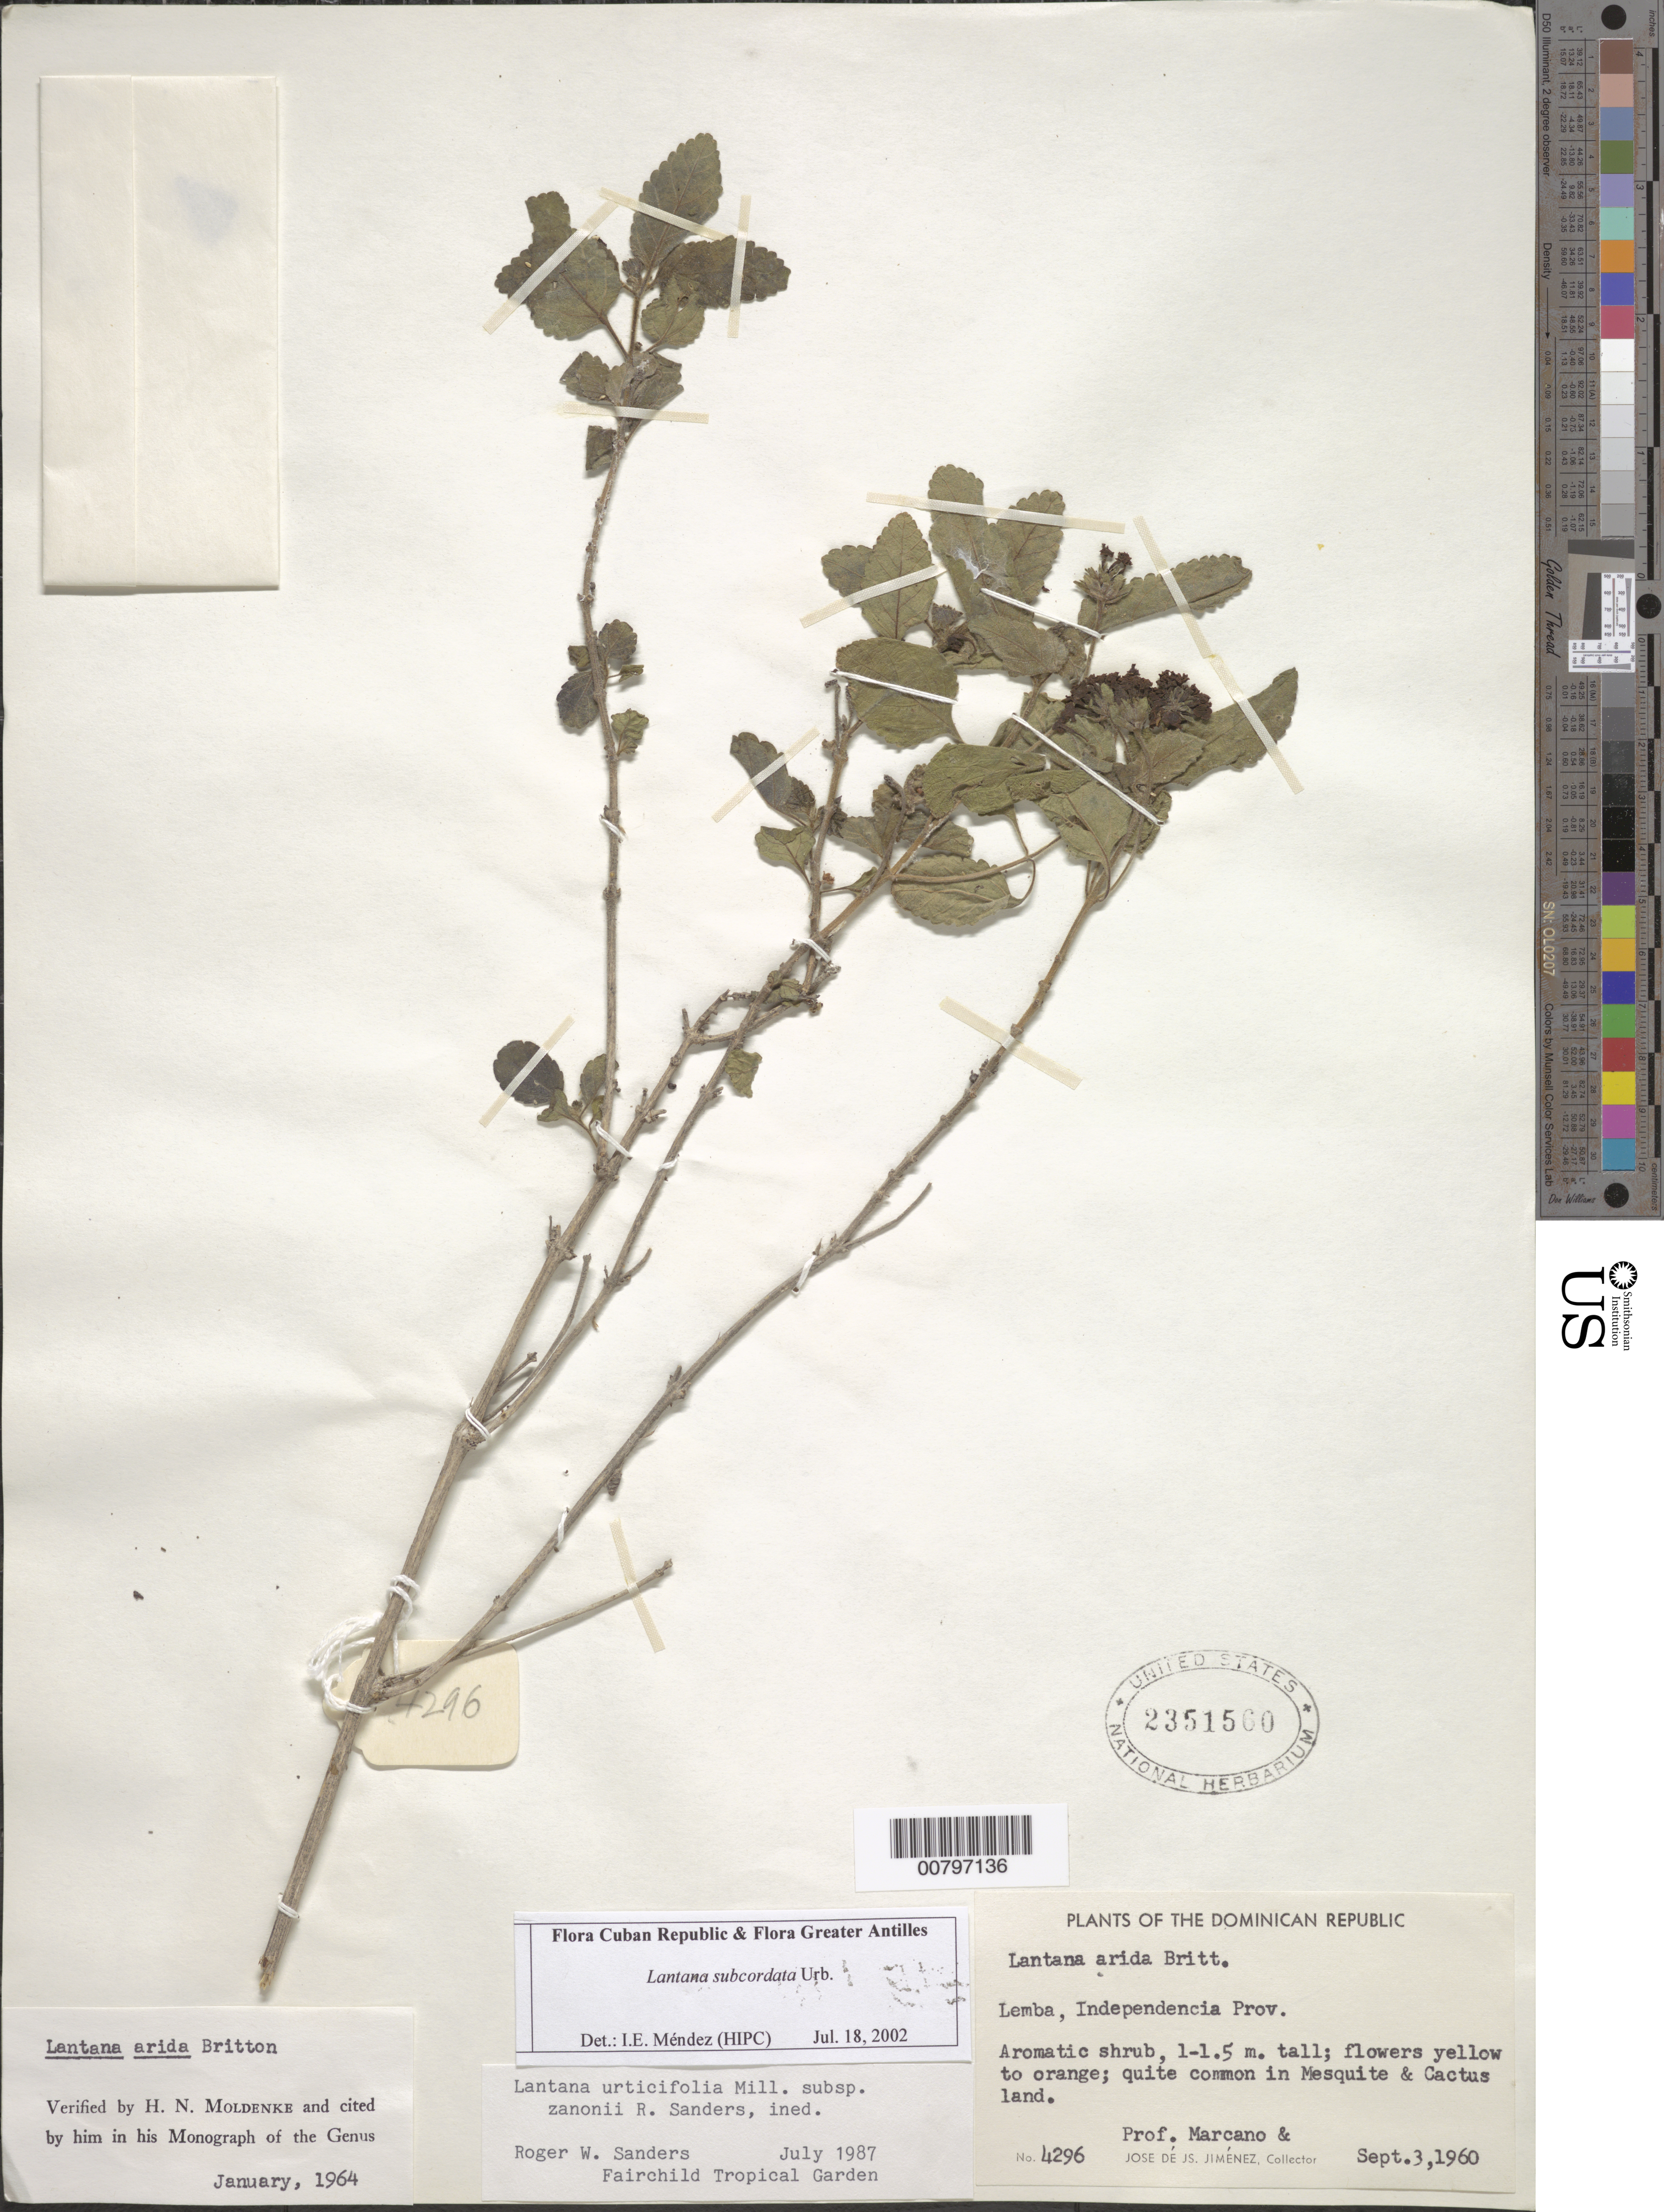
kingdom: Plantae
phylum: Tracheophyta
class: Magnoliopsida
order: Lamiales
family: Verbenaceae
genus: Lantana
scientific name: Lantana subcordata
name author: Urb.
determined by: Méndez, Isidro E., (HIPC)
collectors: J. J. Jiménez Almonte & E. J. Marcano F.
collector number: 4296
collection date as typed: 03 Sep 1960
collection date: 1960-09-03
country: Dominican Republic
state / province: Independencia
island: Hispaniola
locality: Lemba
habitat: Mesquite and cactus land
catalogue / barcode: US 2351560